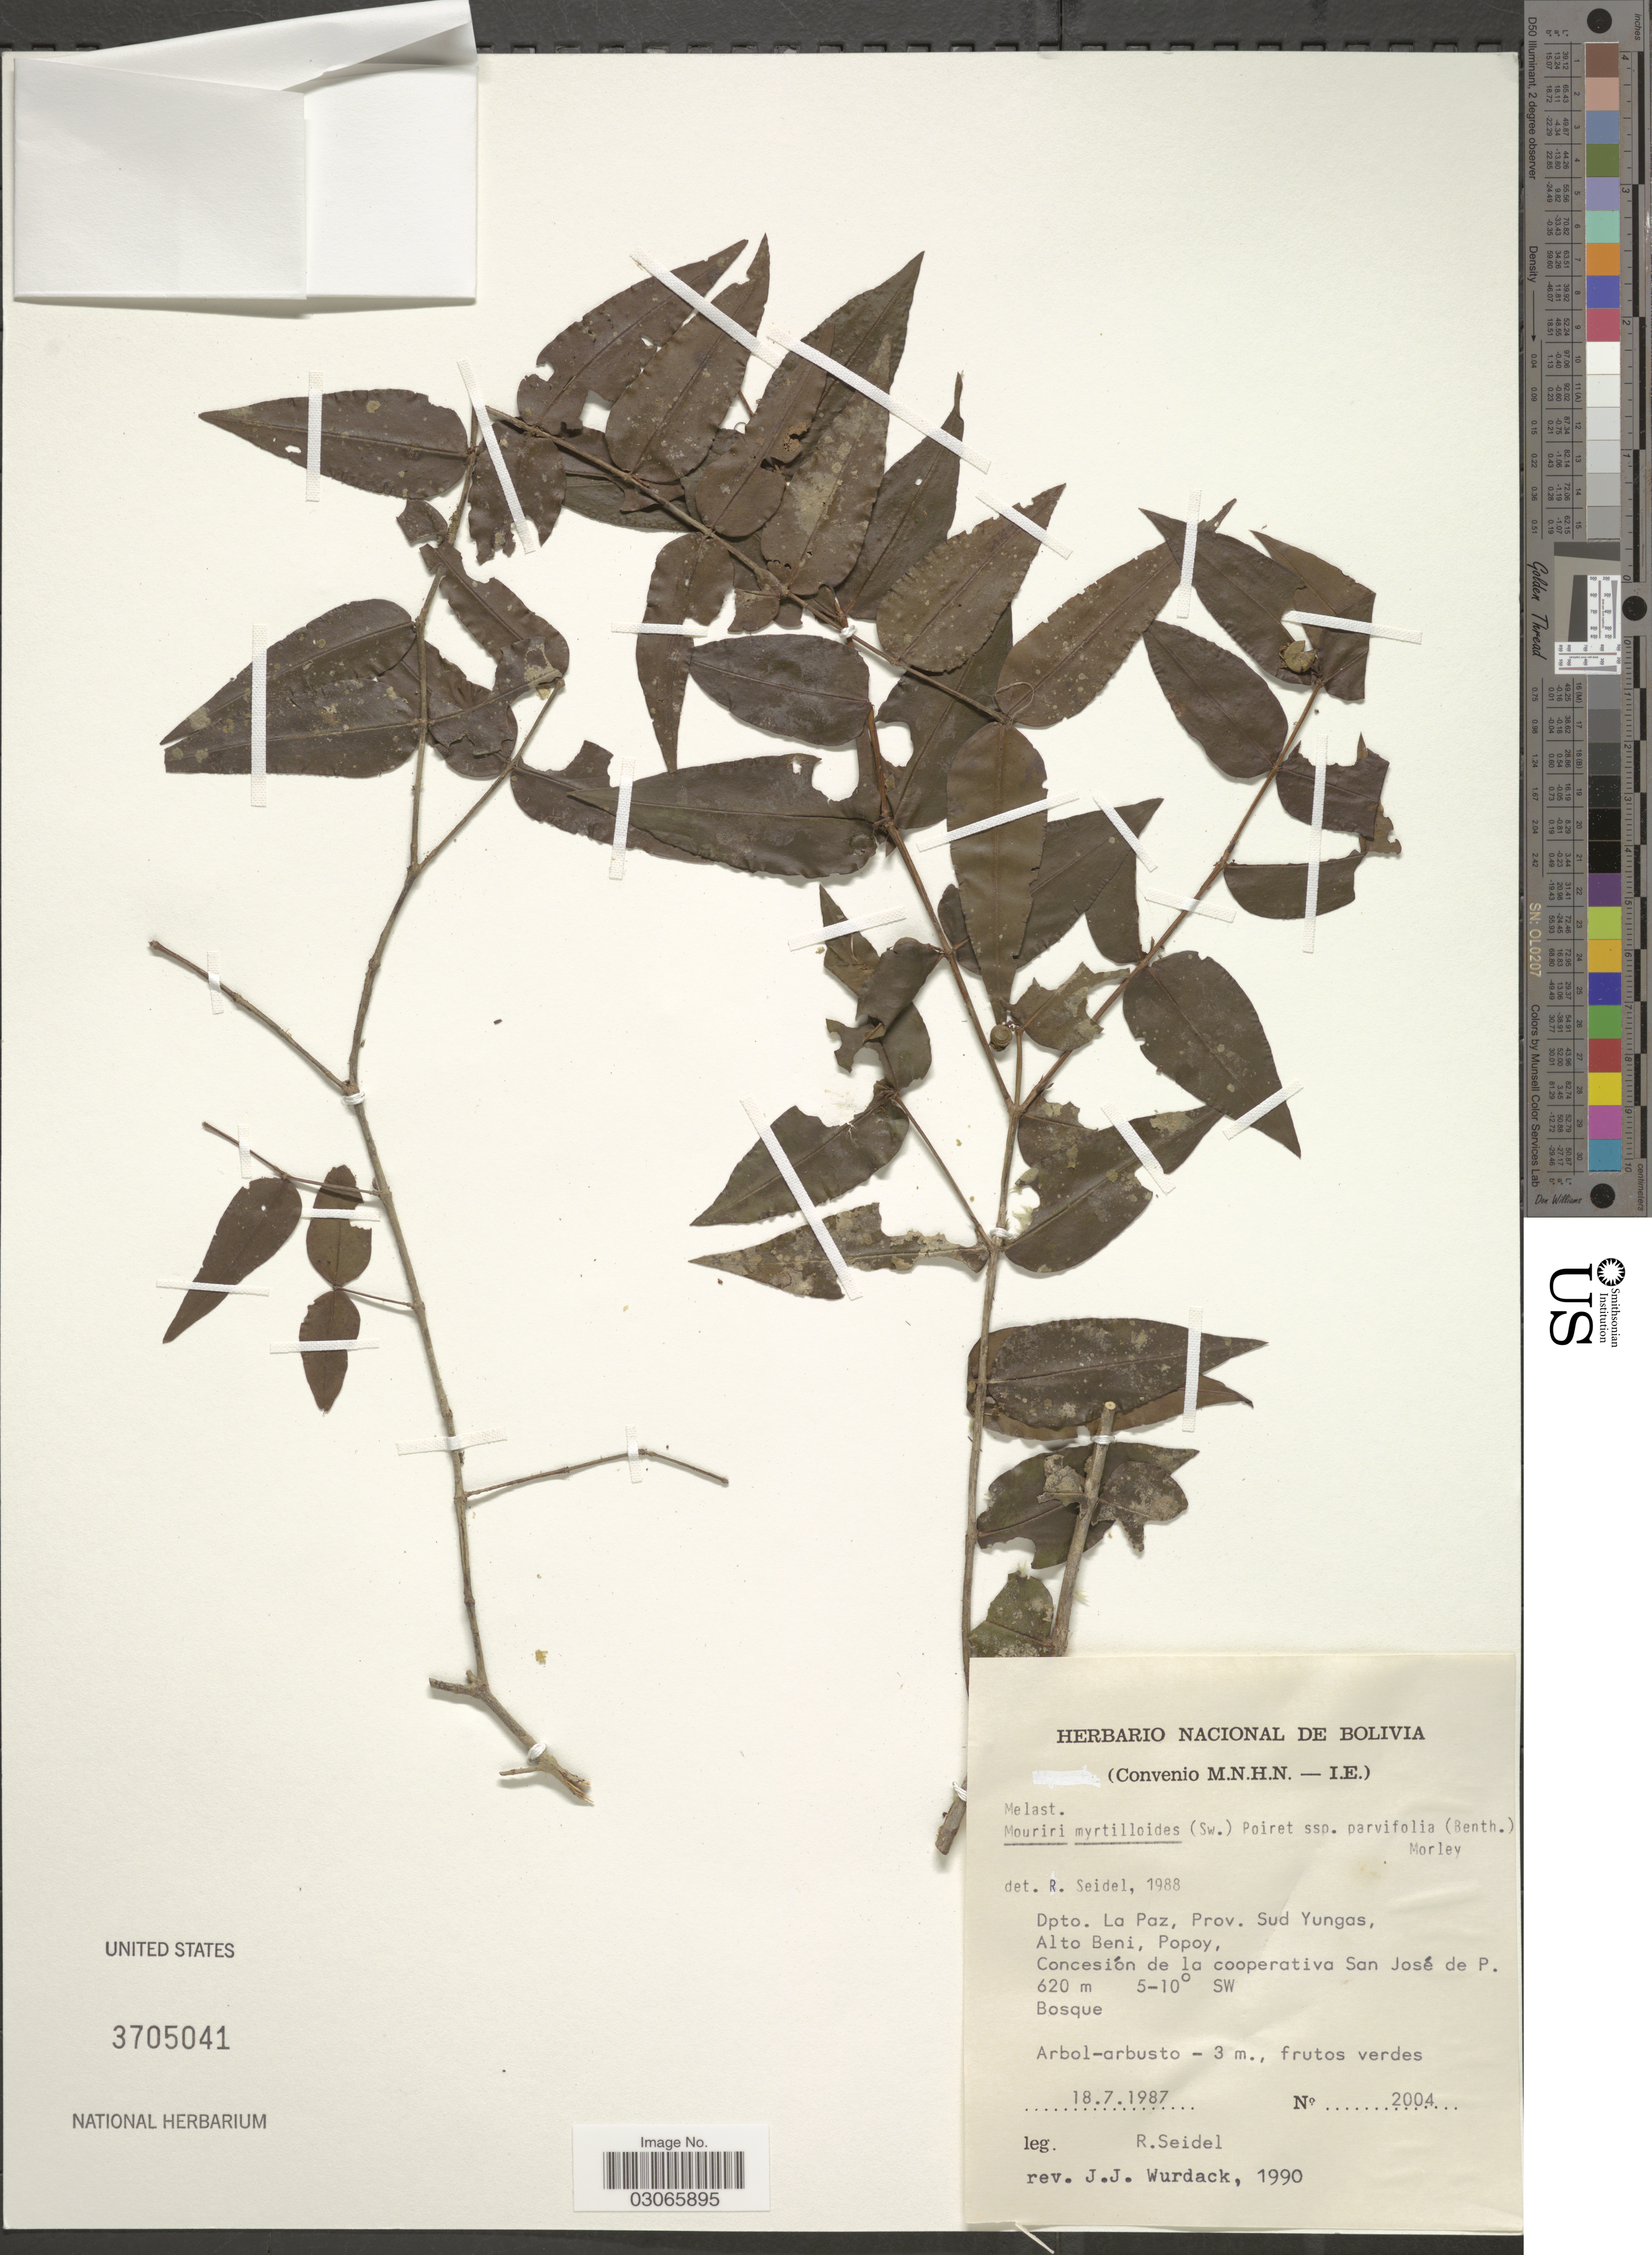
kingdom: Plantae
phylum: Tracheophyta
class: Magnoliopsida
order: Myrtales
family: Melastomataceae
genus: Mouriri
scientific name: Mouriri myrtilloides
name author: (Sw.) Poir.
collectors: R. Seidel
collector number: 2004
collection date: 1987-07-18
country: Bolivia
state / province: La Paz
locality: Dpto. La Paz, Prov. Sud Yungas, Alto Beni, Popoy, Concesión de la cooperativa San José de P.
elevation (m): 620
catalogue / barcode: US 3705041